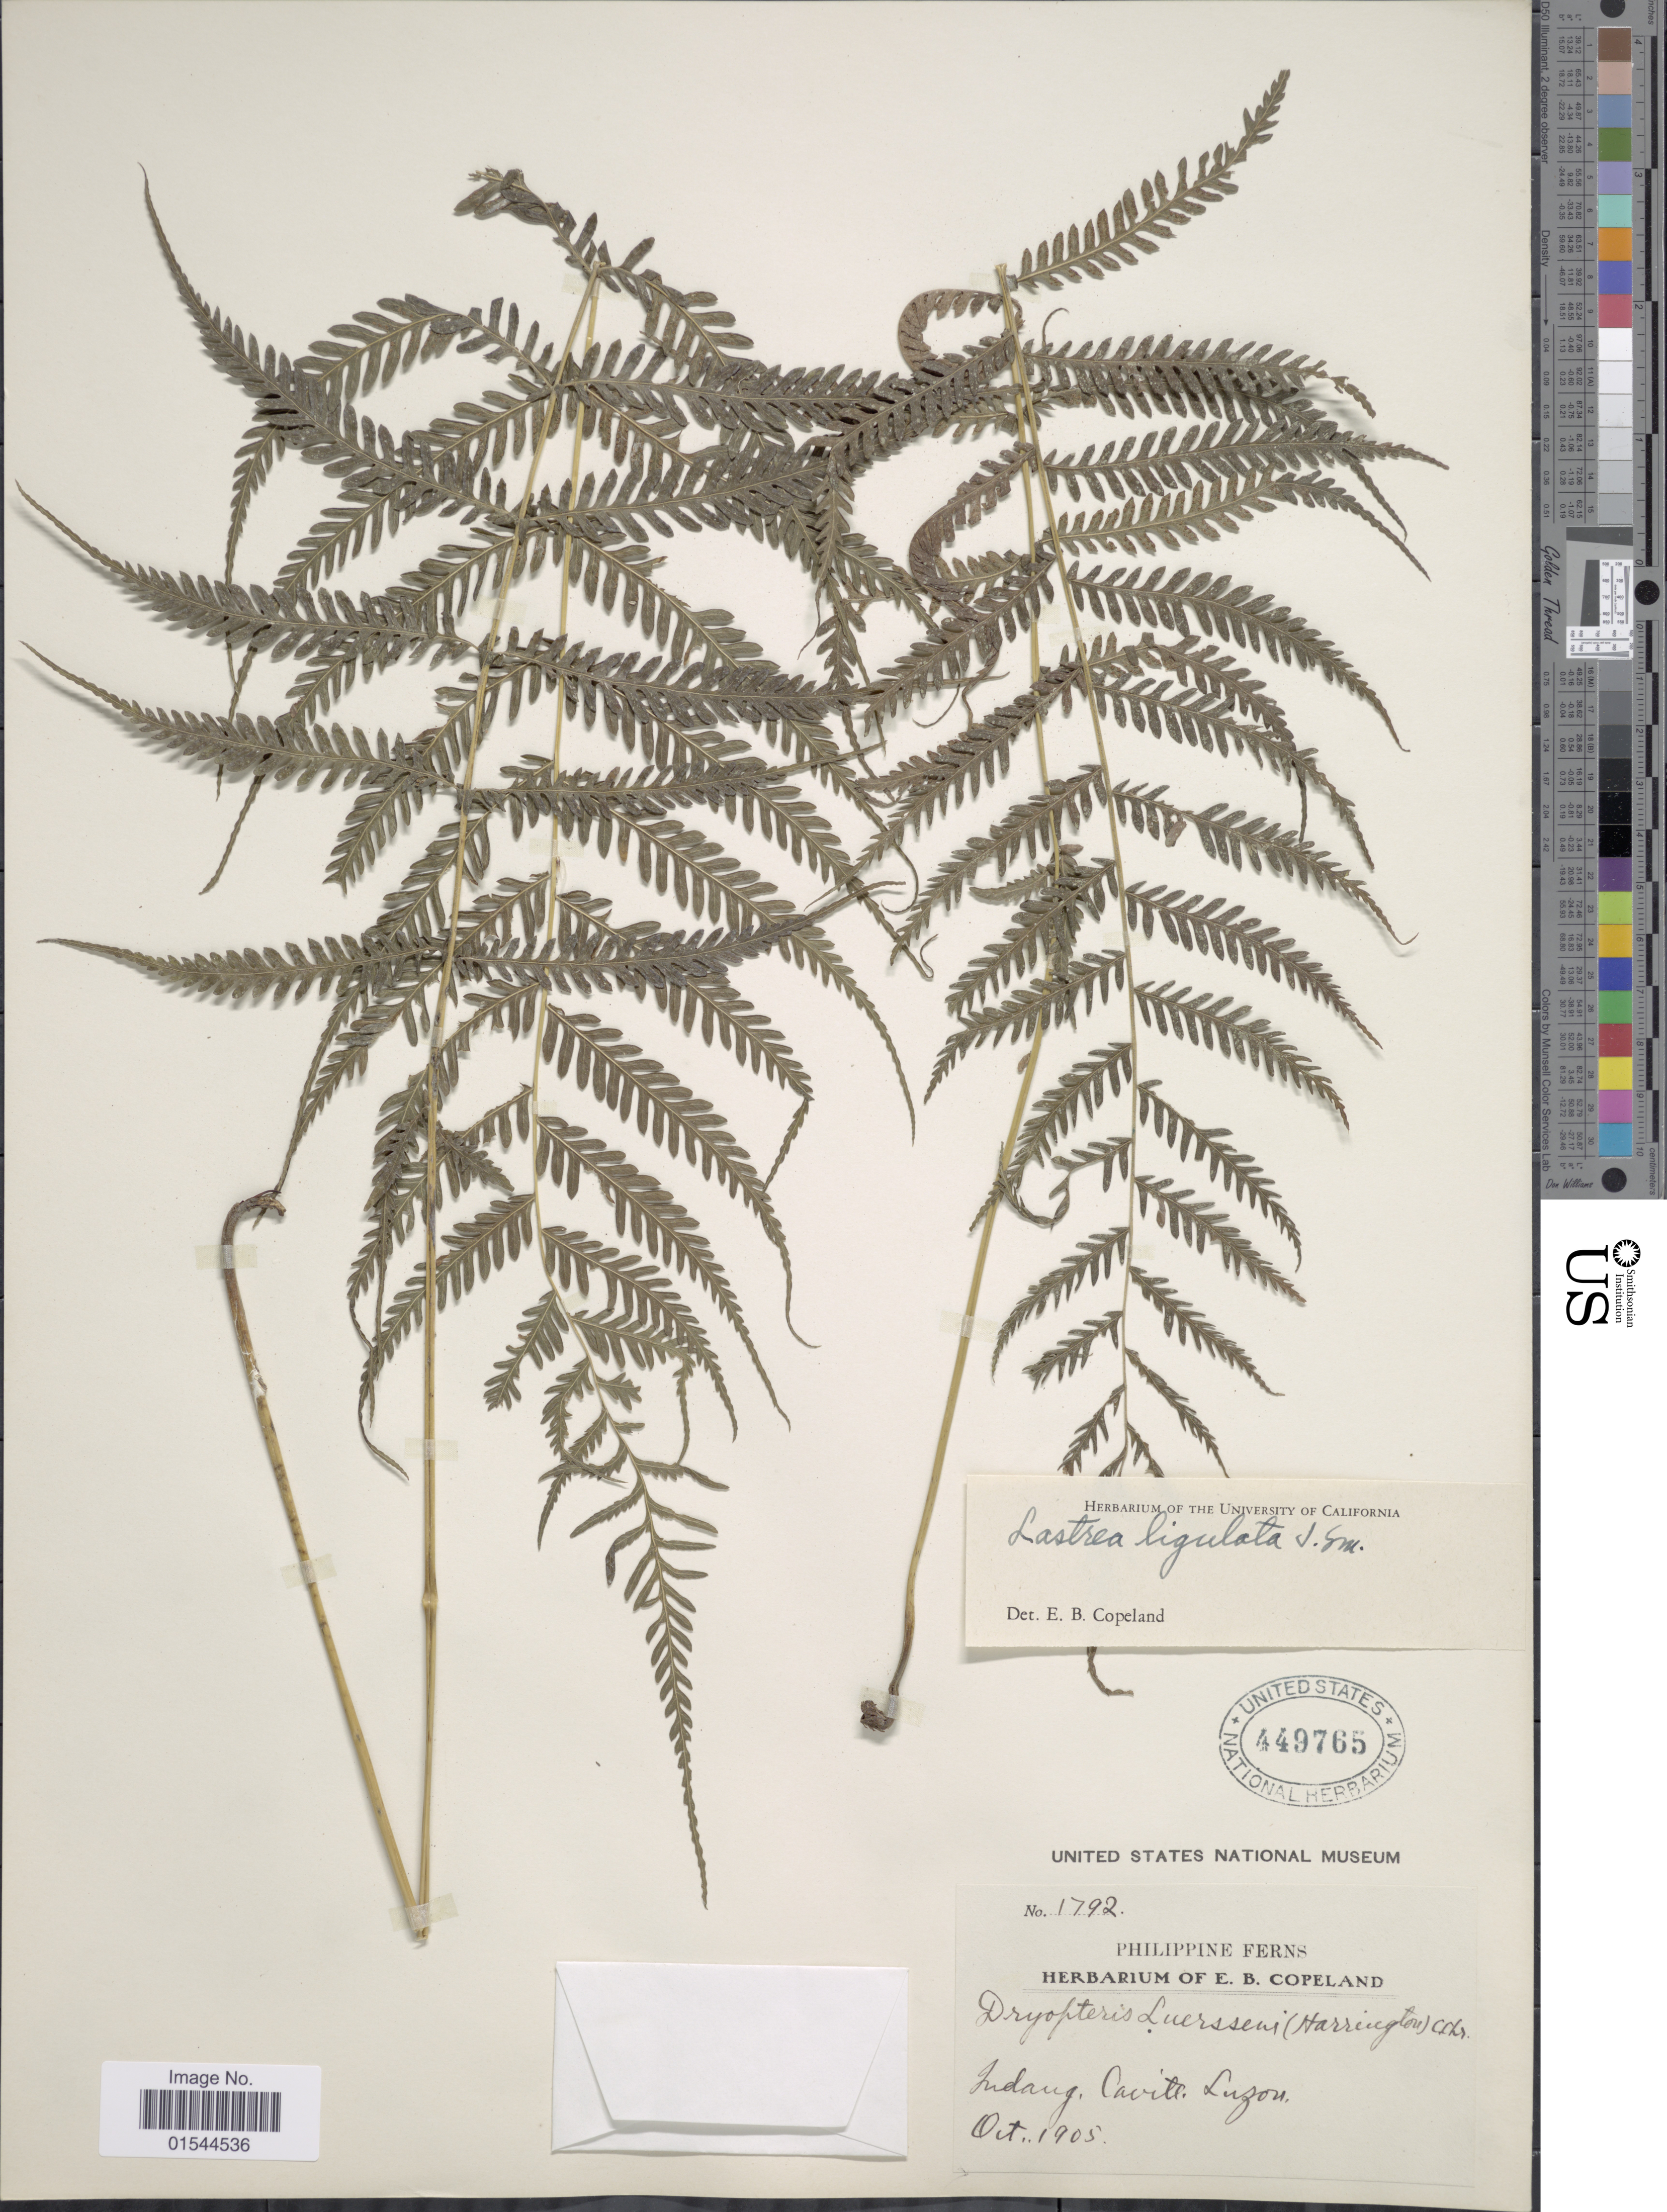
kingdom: Plantae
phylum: Tracheophyta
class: Polypodiopsida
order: Polypodiales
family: Thelypteridaceae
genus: Pneumatopteris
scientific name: Pneumatopteris ligulata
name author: (C. Presl) Holttum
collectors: ex herb. E. B. Copeland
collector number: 1792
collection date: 1905-10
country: Philippines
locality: Indaug, Cavite, Luzon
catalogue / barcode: US 449765